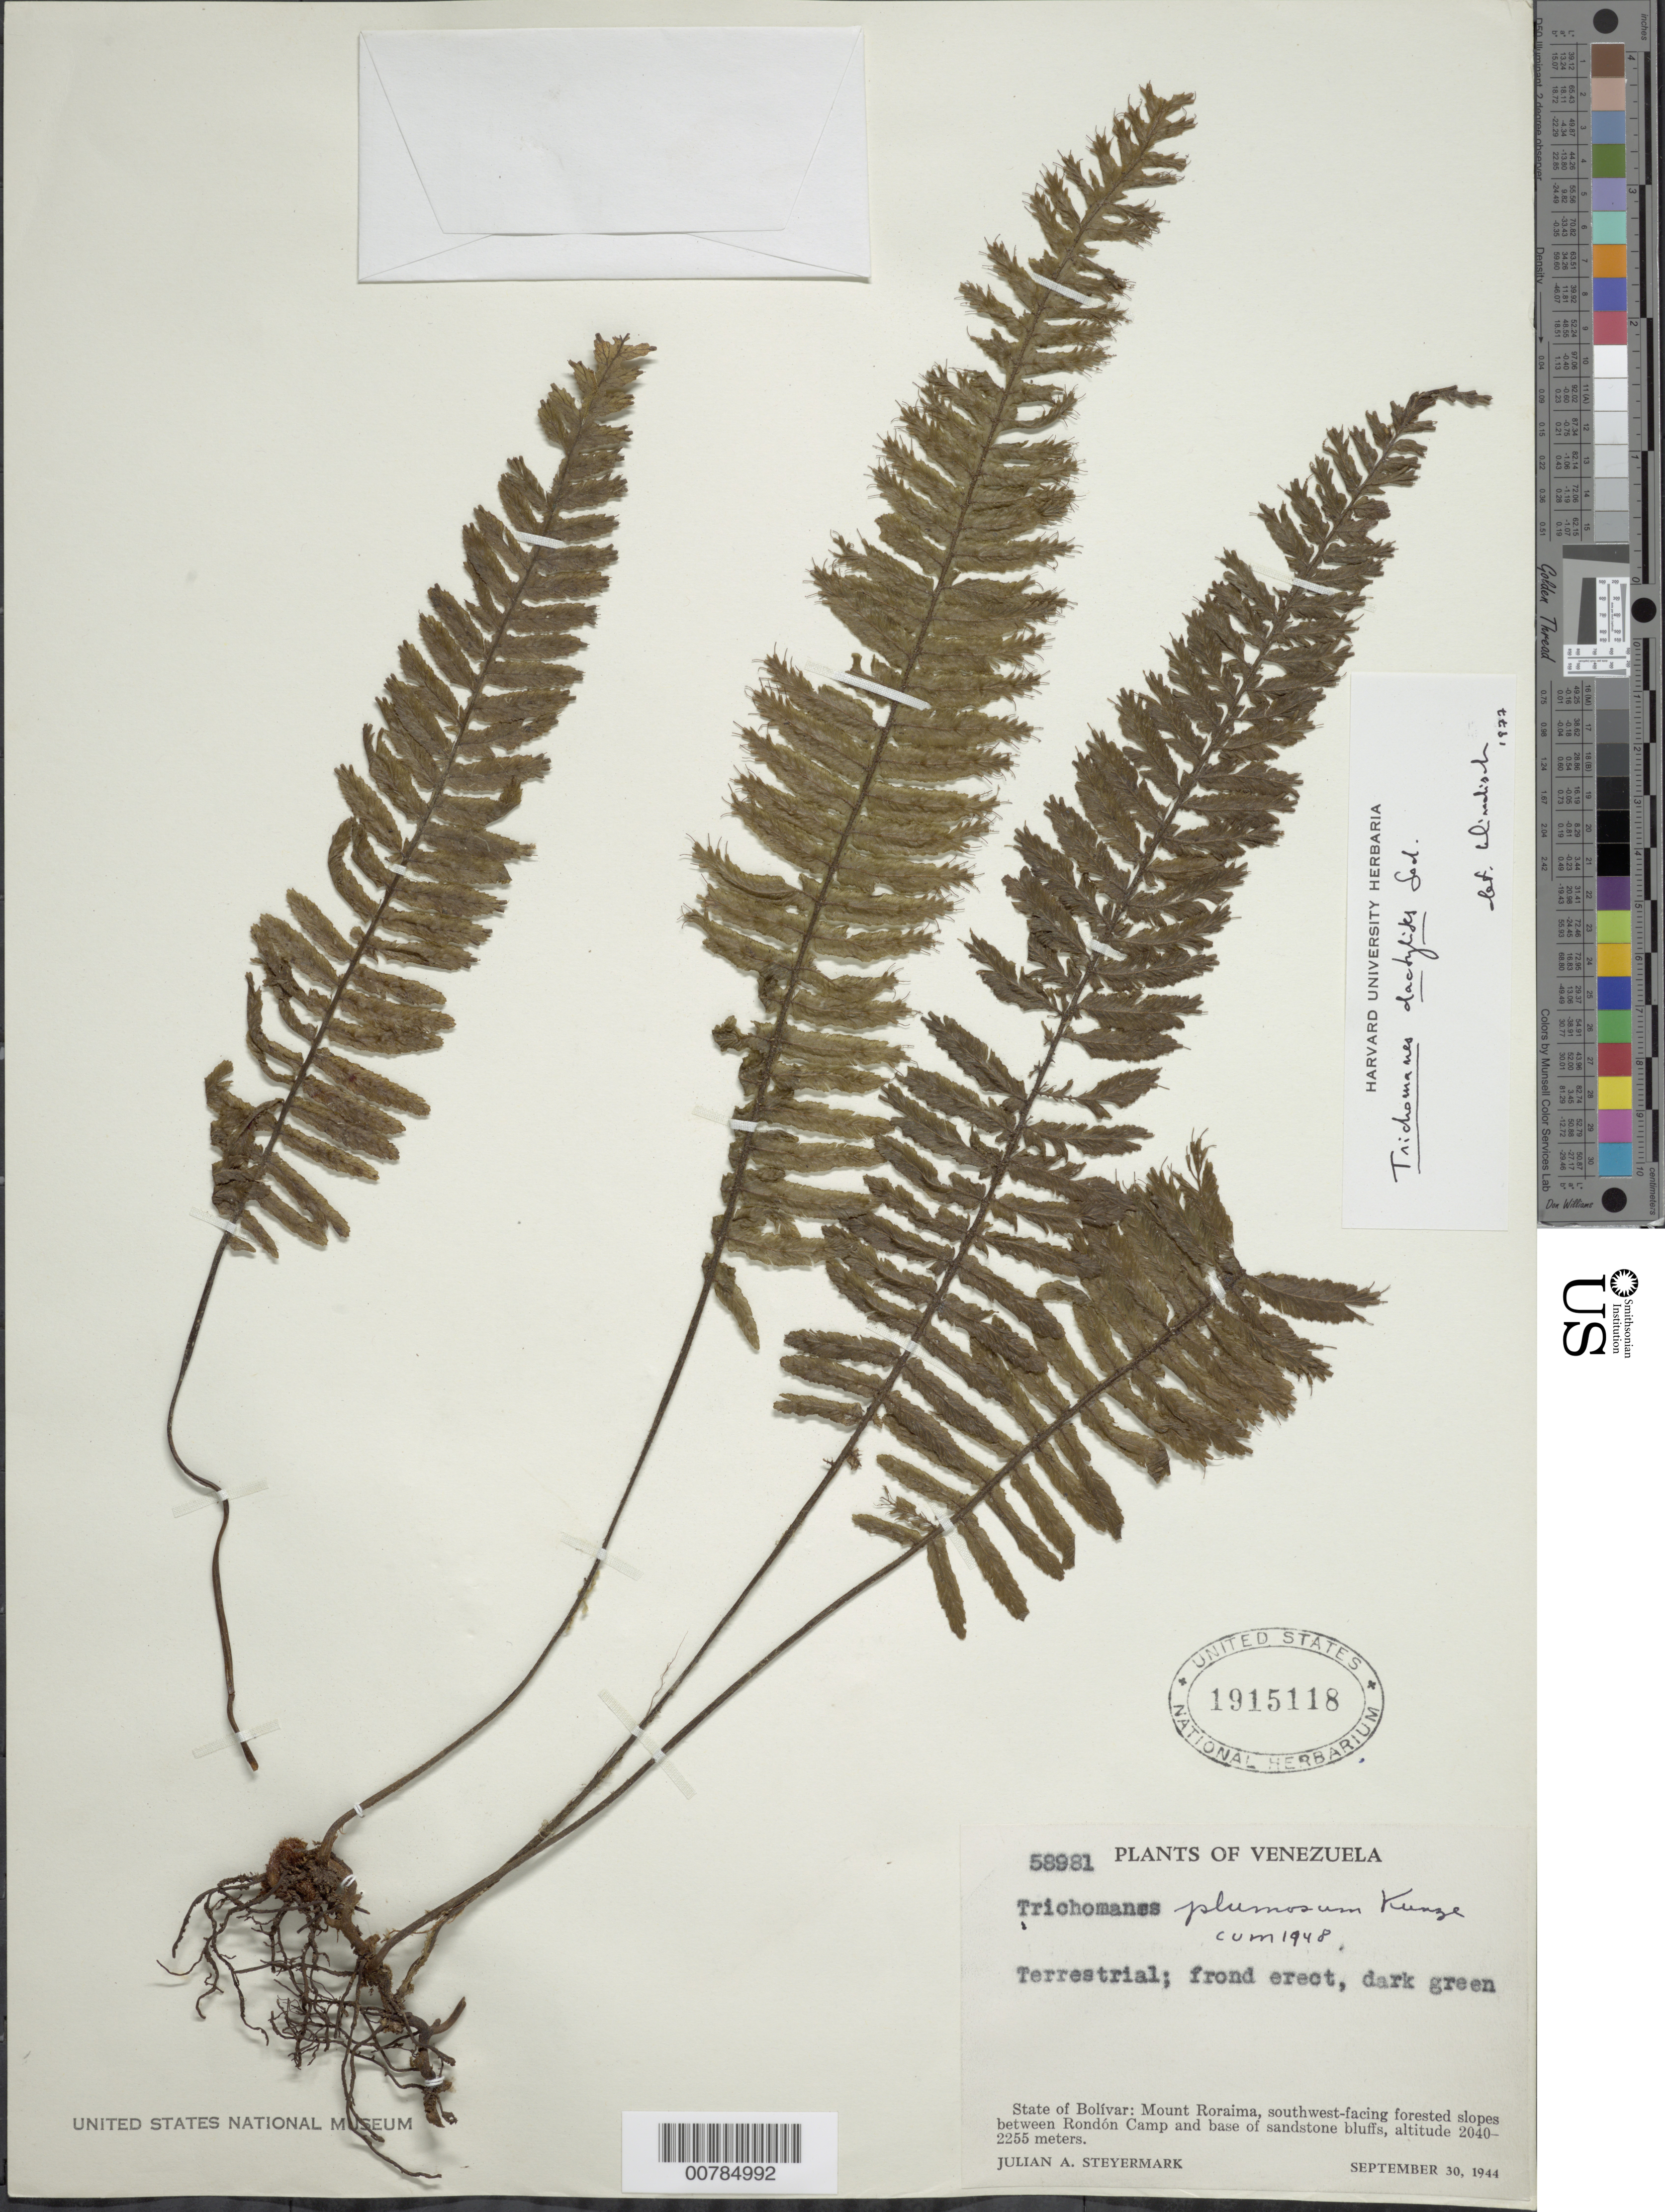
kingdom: Plantae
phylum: Tracheophyta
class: Polypodiopsida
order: Hymenophyllales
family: Hymenophyllaceae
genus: Trichomanes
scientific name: Trichomanes dactylites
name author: Sodiro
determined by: Windisch, Paulo Guenter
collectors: J. Steyermark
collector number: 58981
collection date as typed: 30-Sep-44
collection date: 1944-09-30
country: Venezuela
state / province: Bolívar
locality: Mt. Roraima, Rondón Camp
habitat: SW-facing forested slopes between camp and base of sandstone bluffs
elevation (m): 2040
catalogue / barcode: US 1915118